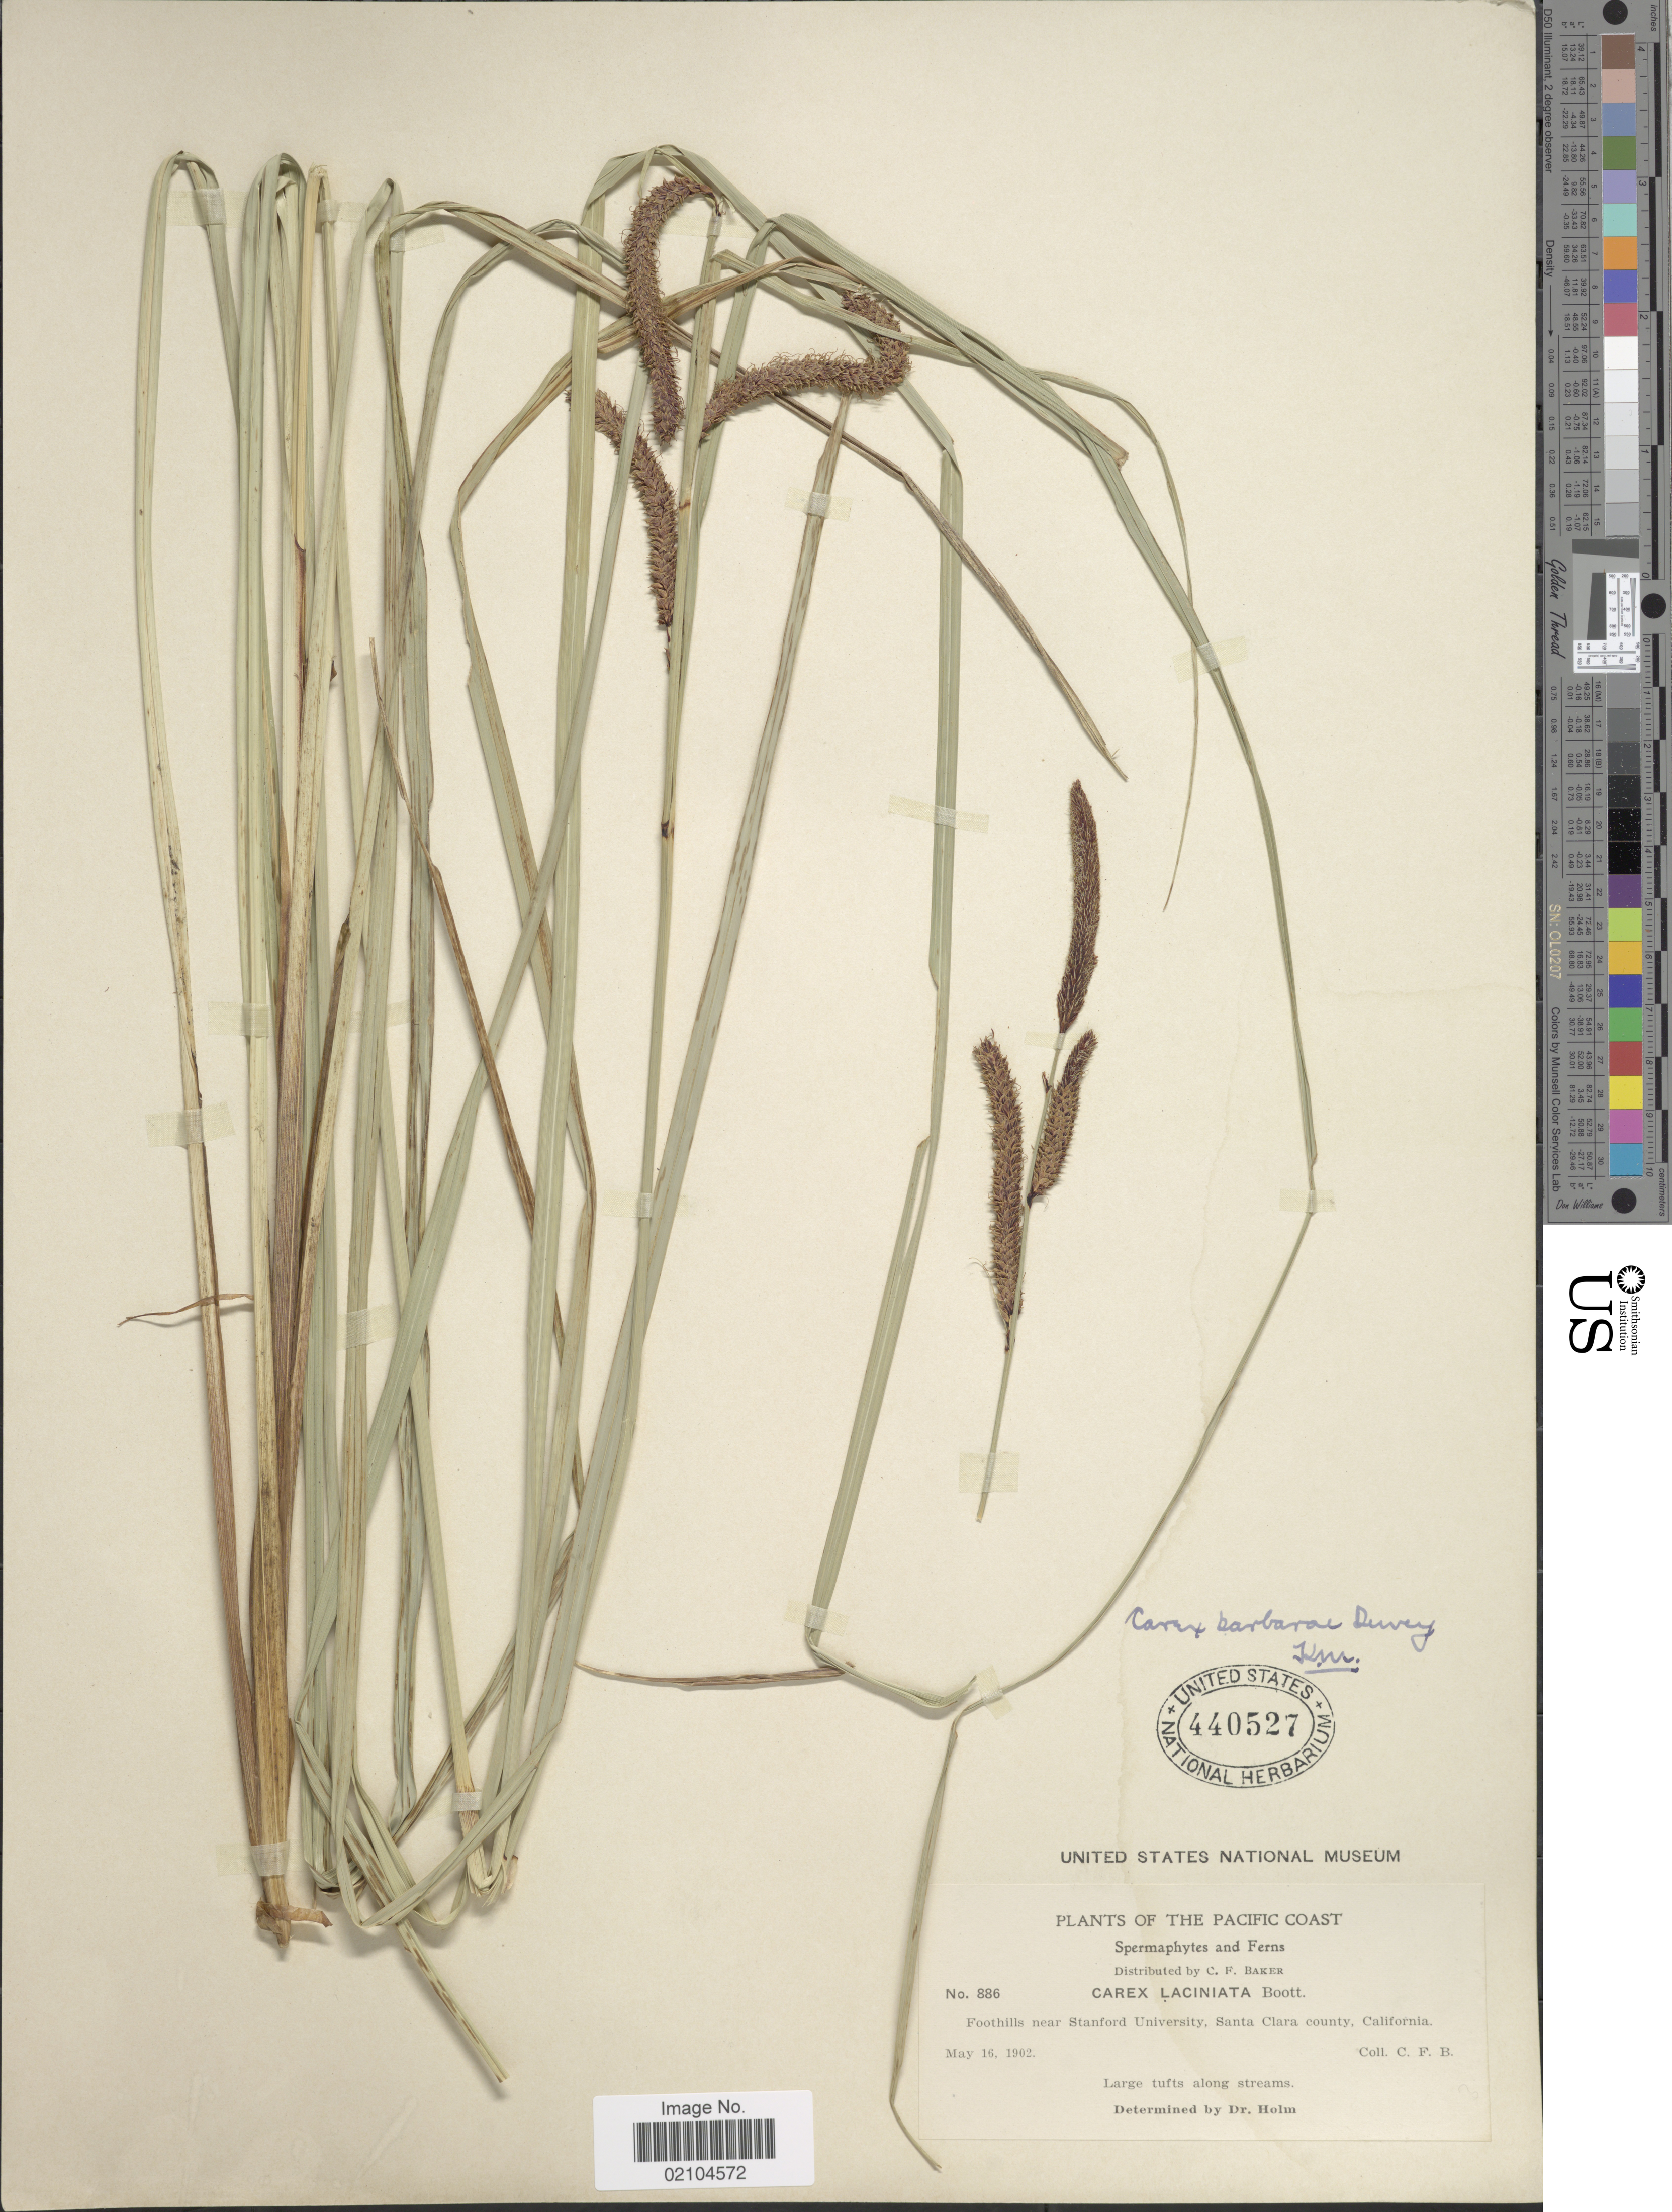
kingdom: Plantae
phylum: Tracheophyta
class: Liliopsida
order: Poales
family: Cyperaceae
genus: Carex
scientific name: Carex barbarae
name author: Dewey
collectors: C. F. Baker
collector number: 886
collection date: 1902-05-16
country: United States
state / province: California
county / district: Santa Clara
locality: The Pacific Coast, Foothills near Stanford University, Santa Clara County, California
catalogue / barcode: US 440527